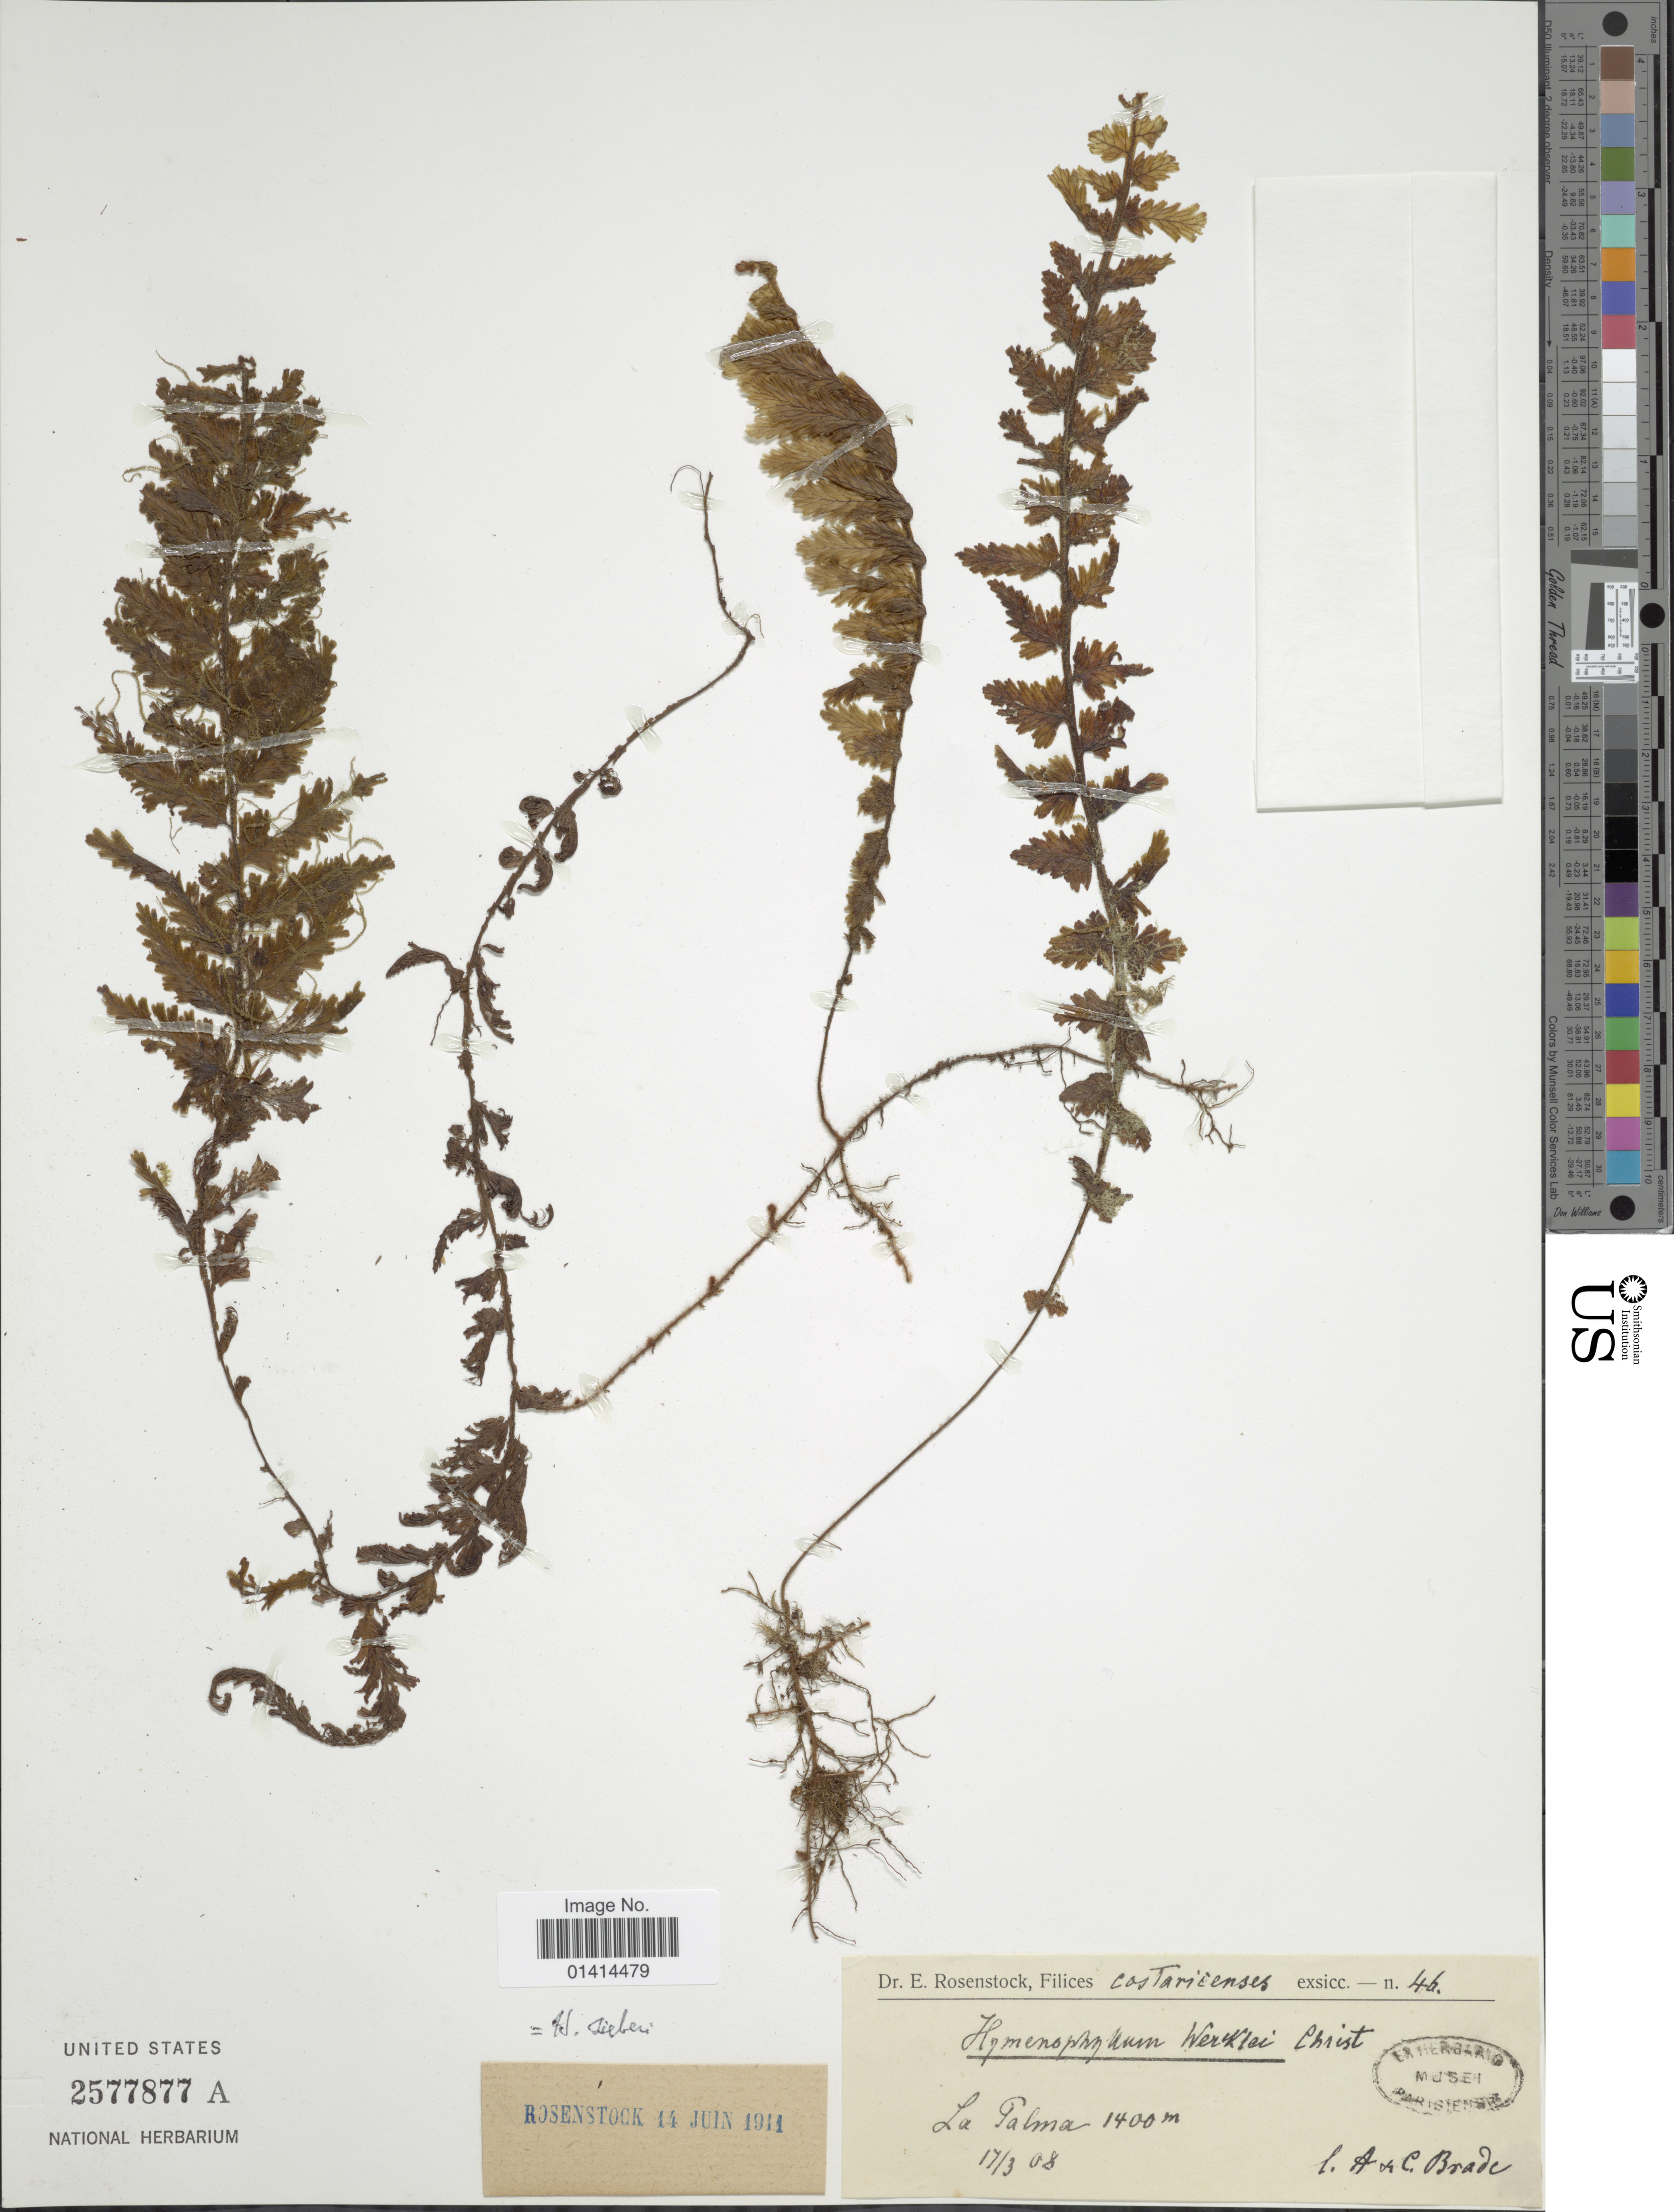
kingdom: Plantae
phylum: Tracheophyta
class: Polypodiopsida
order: Hymenophyllales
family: Hymenophyllaceae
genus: Hymenophyllum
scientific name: Hymenophyllum sieberi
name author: (C. Presl) Bosch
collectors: A. Brade & C. Brade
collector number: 46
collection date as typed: Transcribed d/m/y: 17/3/08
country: Costa Rica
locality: La Palma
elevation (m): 1400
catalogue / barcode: US 2577877A